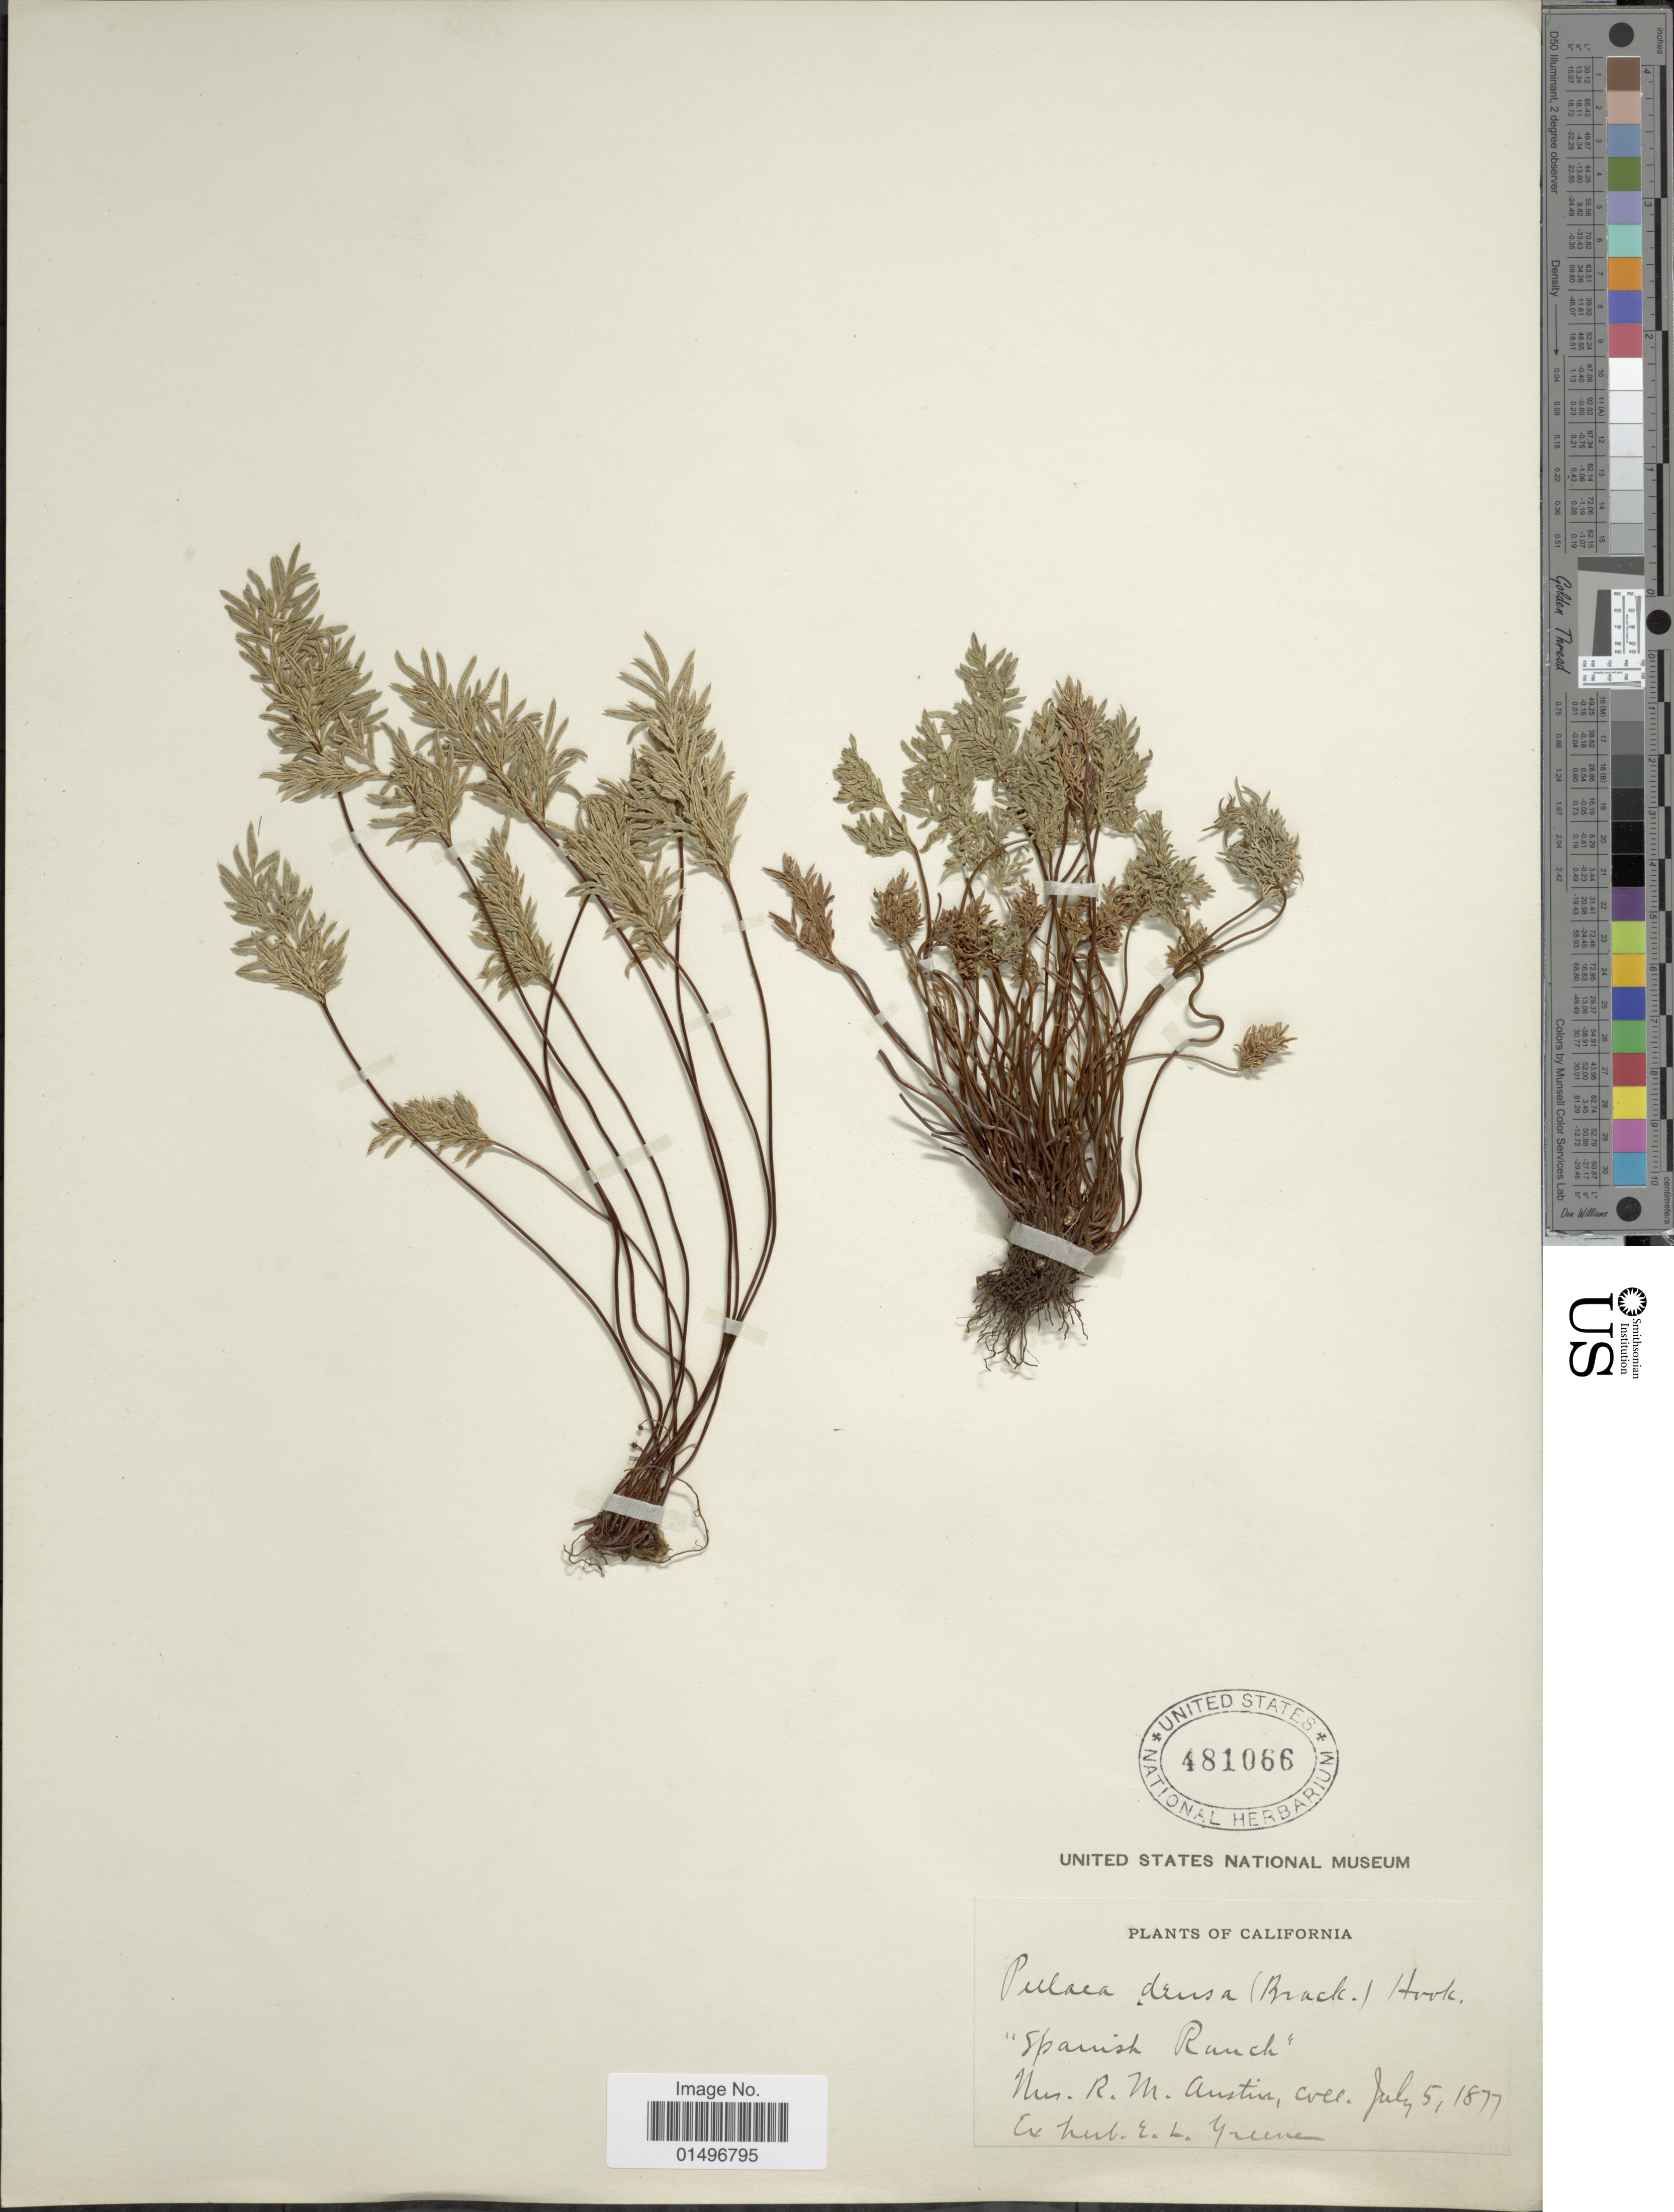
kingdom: Plantae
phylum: Tracheophyta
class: Polypodiopsida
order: Polypodiales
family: Pteridaceae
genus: Aspidotis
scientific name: Aspidotis densa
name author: (Brack.) Lellinger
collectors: R. Austin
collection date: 1877-07-05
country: United States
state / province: California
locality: California, Spanish Ranch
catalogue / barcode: US 481066